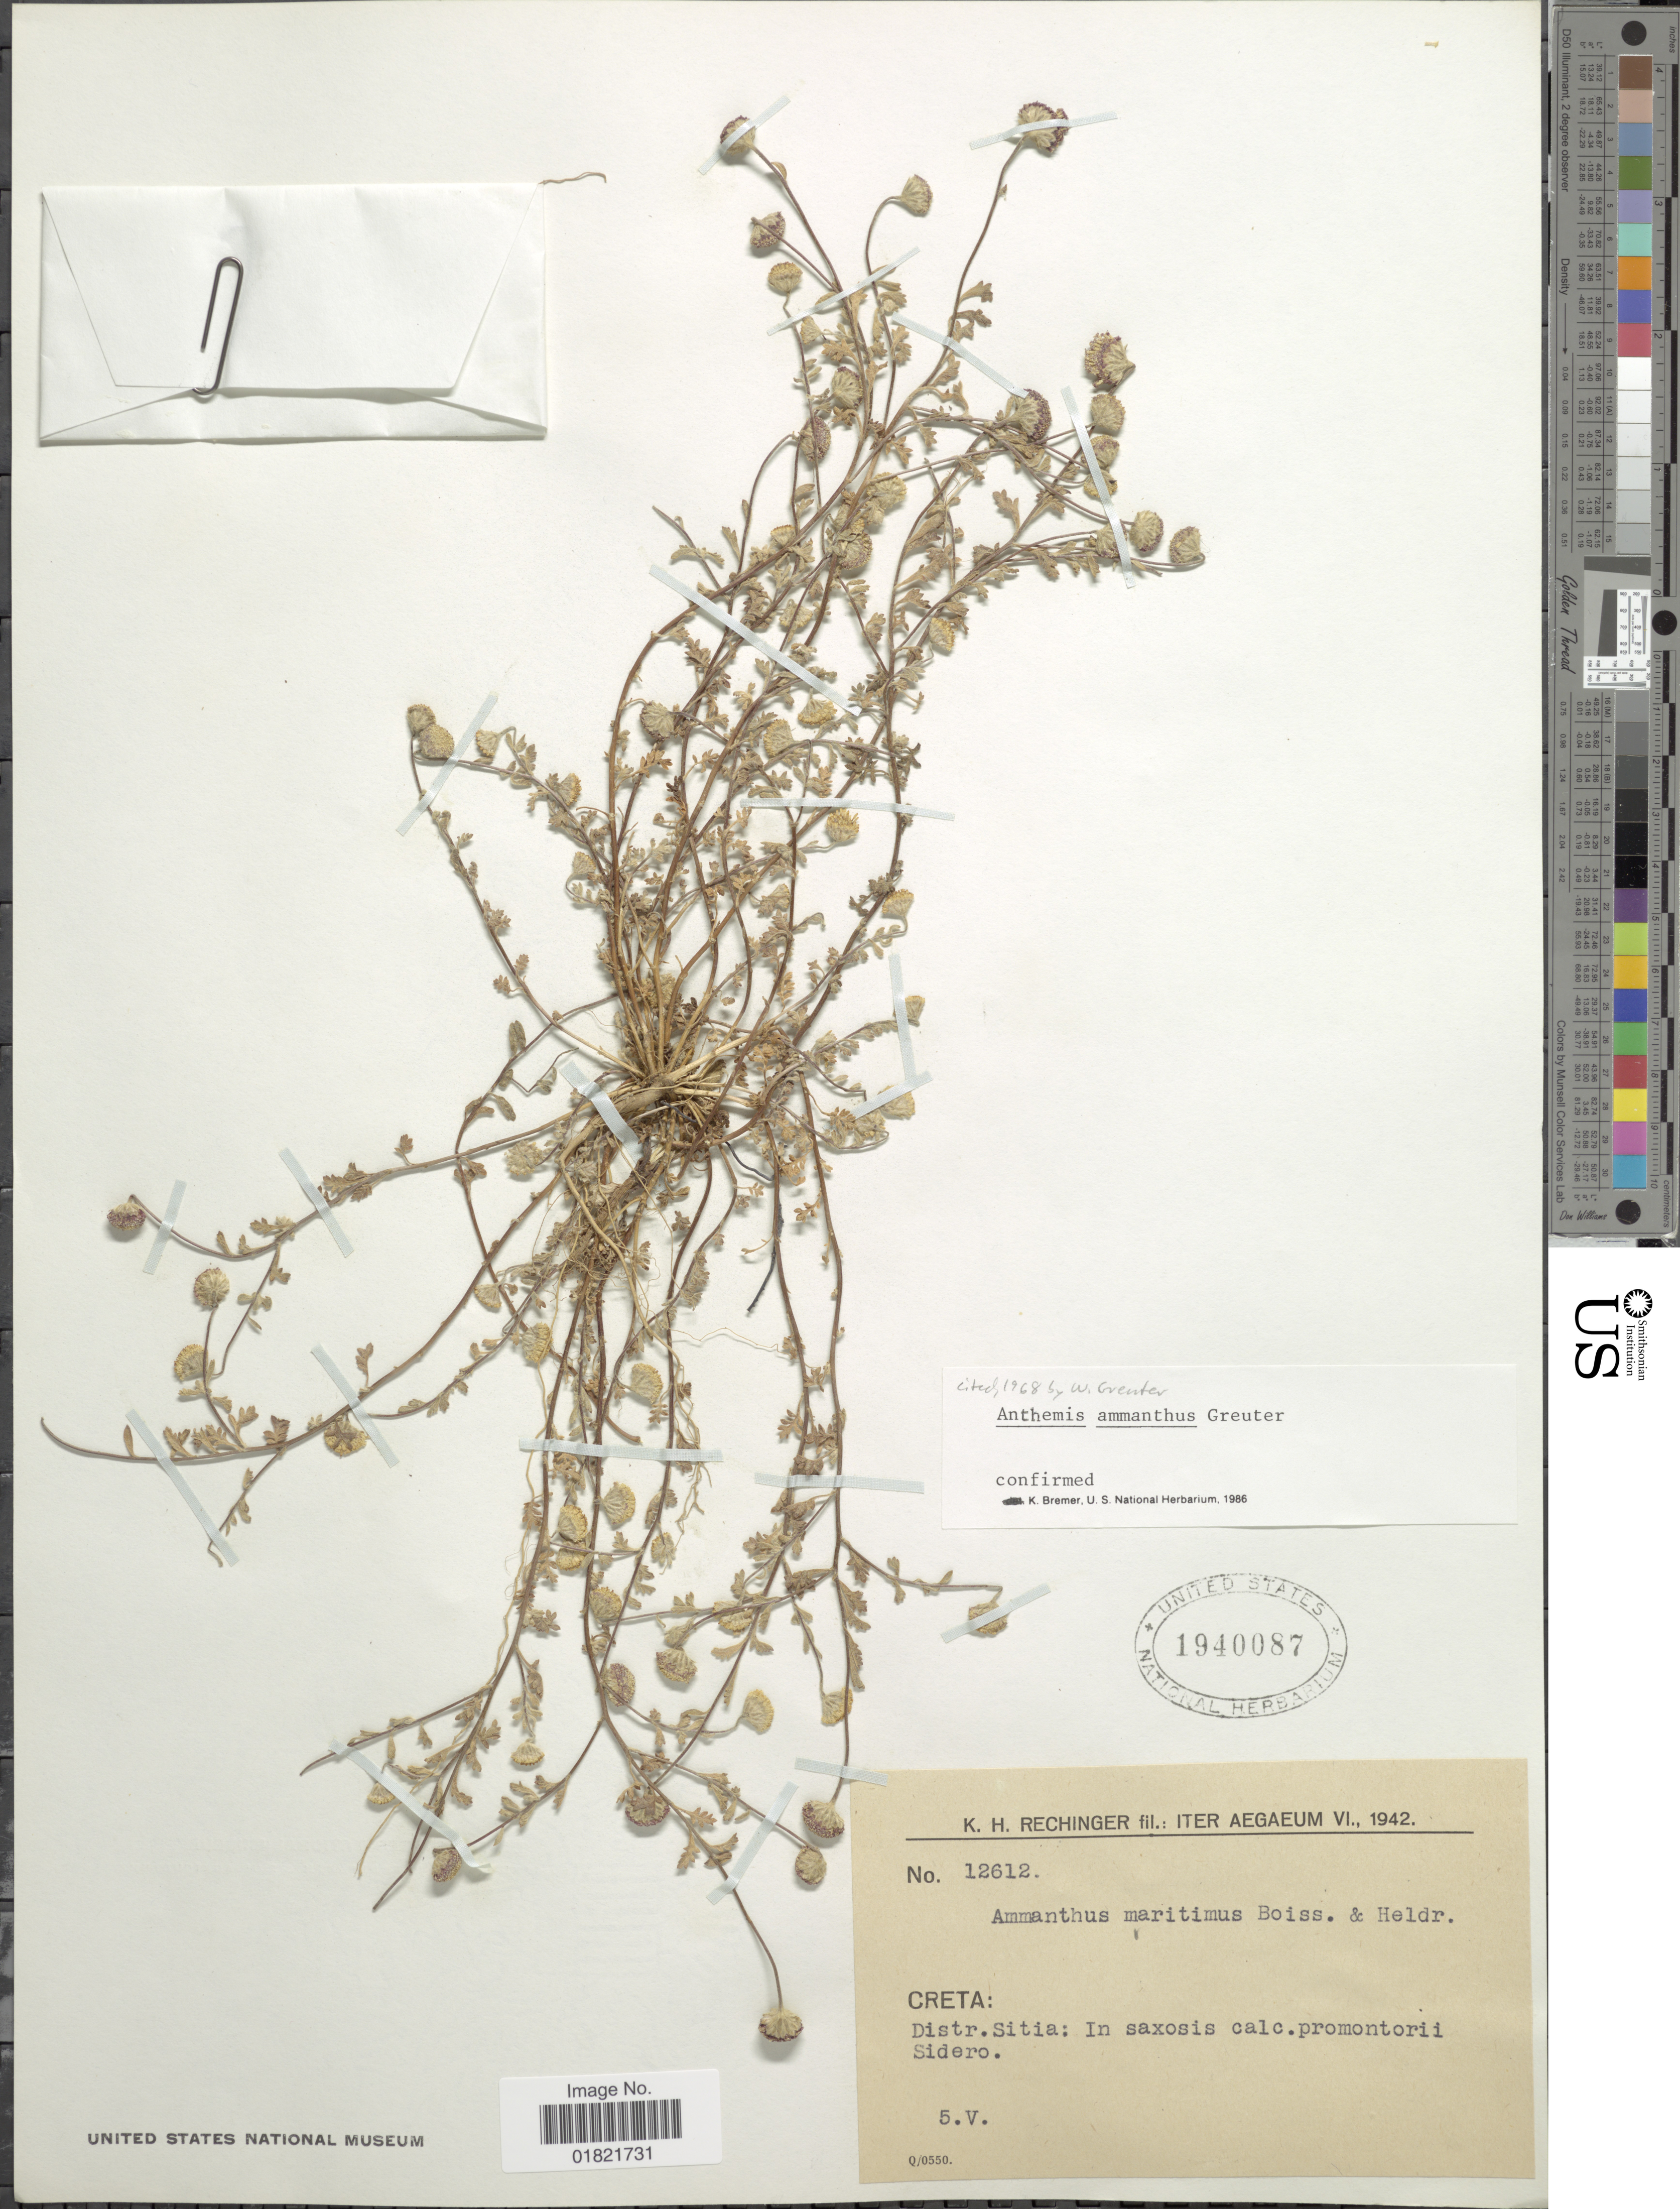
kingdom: Plantae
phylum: Tracheophyta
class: Magnoliopsida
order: Asterales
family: Asteraceae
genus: Anthemis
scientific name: Anthemis ammanthus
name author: Greuter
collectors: K. H. Rechinger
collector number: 12612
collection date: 1942-05-05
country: Greece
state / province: Crete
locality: Creta: Distr. Sitia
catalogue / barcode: US 1940087